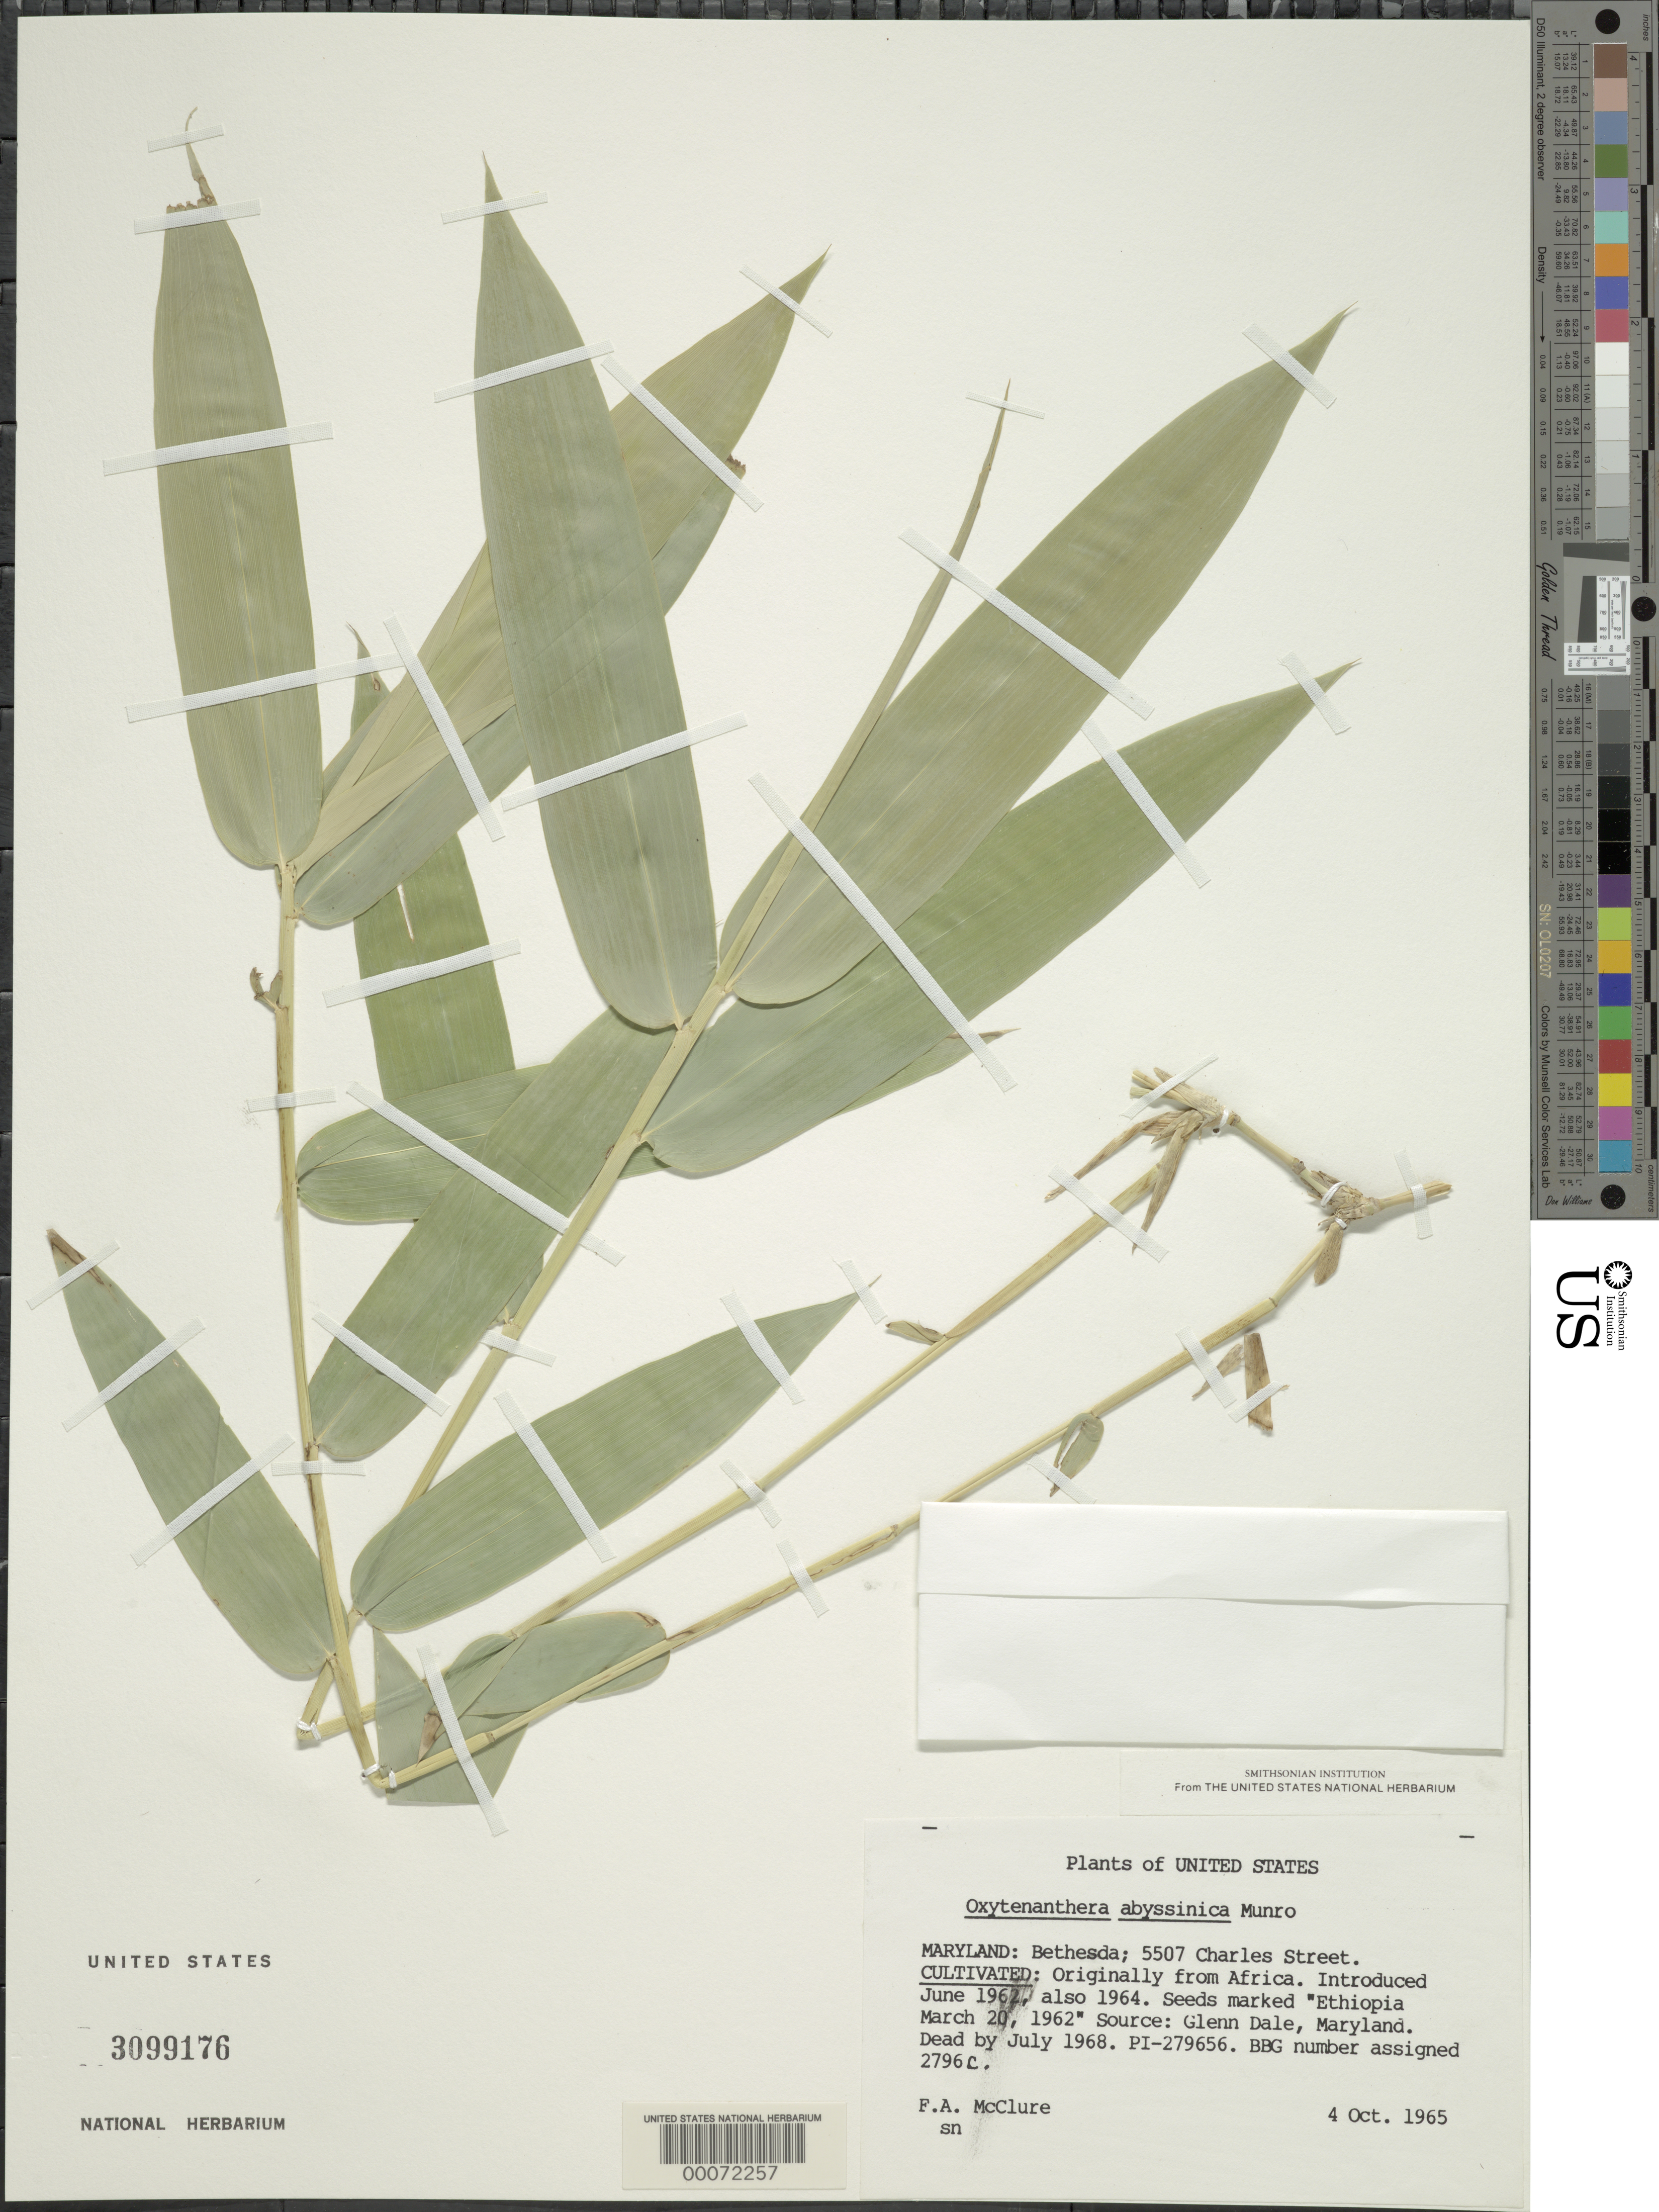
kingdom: Plantae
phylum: Tracheophyta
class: Liliopsida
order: Poales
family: Poaceae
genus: Oxytenanthera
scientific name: Oxytenanthera abyssinica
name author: (A. Rich.) Munro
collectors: F. A. McClure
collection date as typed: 04 Oct 1965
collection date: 1965-10-04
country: United States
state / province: Maryland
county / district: Montgomery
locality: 5507 Charles Street, Bethesda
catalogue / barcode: US 3099176